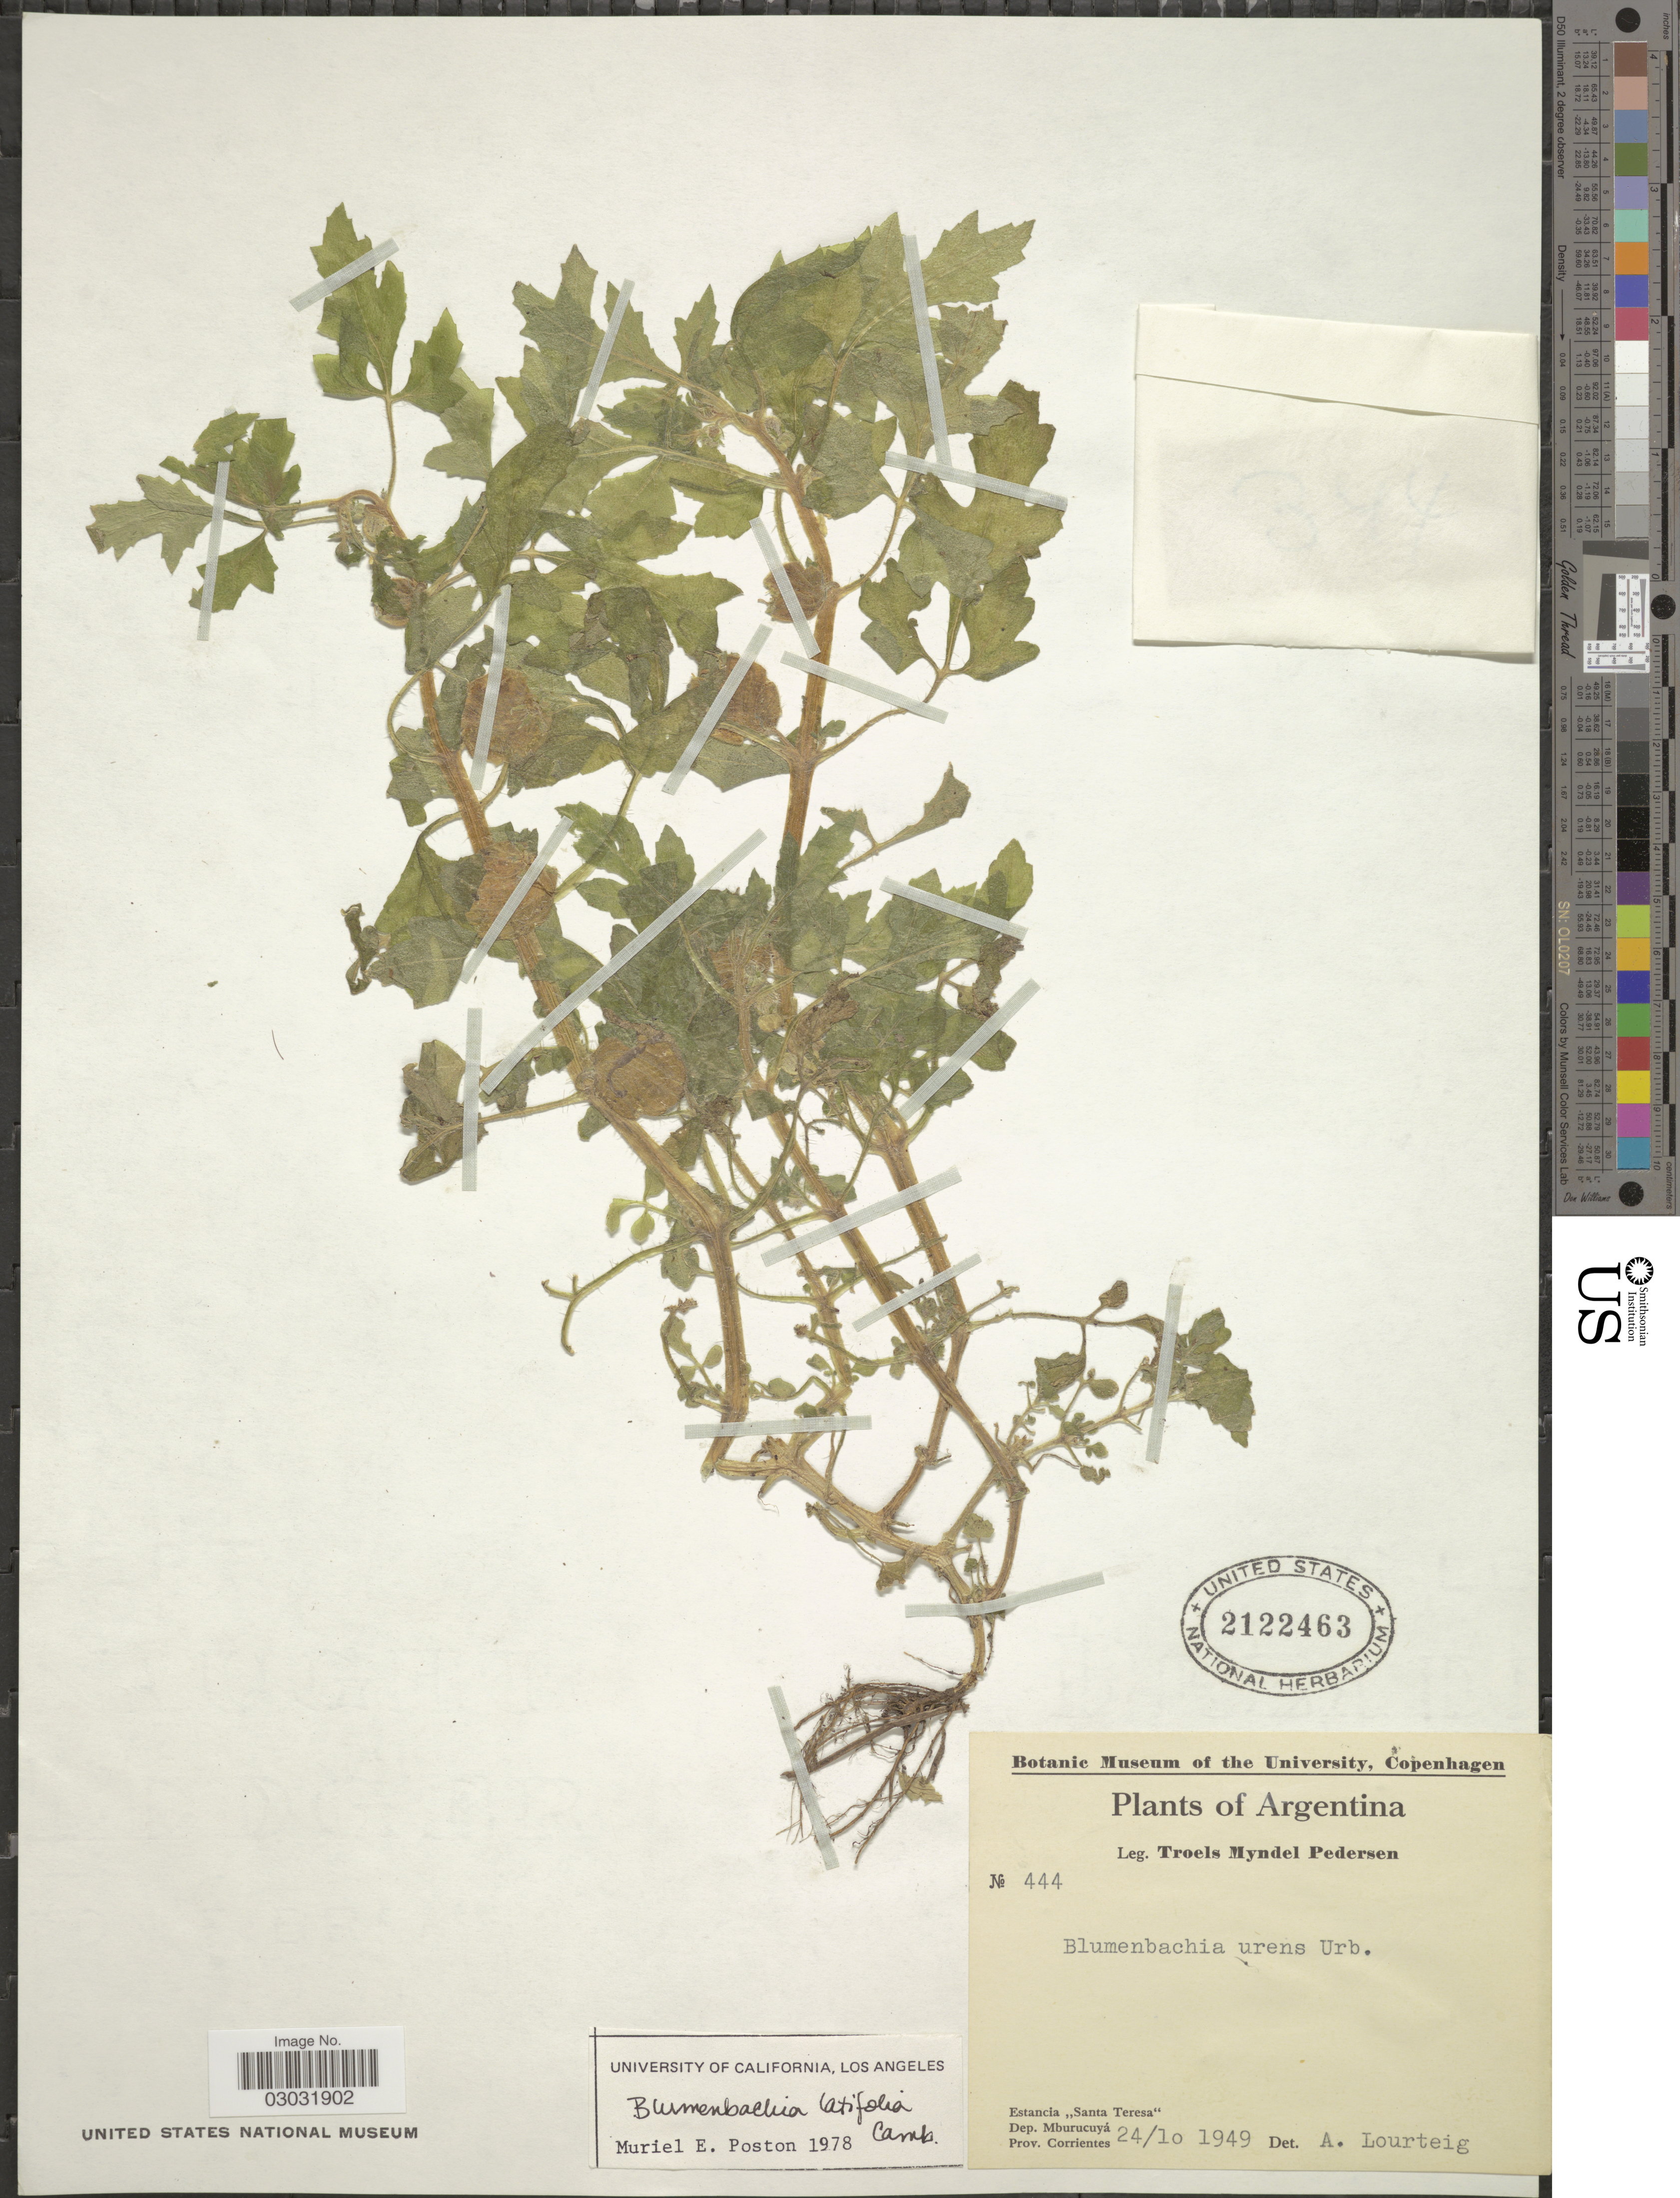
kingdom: Plantae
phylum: Tracheophyta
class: Magnoliopsida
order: Cornales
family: Loasaceae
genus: Blumenbachia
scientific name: Blumenbachia latifolia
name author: Cambess.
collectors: T. Pederson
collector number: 444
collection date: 1949-10-24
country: Argentina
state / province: Corrientes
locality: Estancia "Santa Teresa". Dep. Mburucuyá.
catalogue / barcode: US 2122463